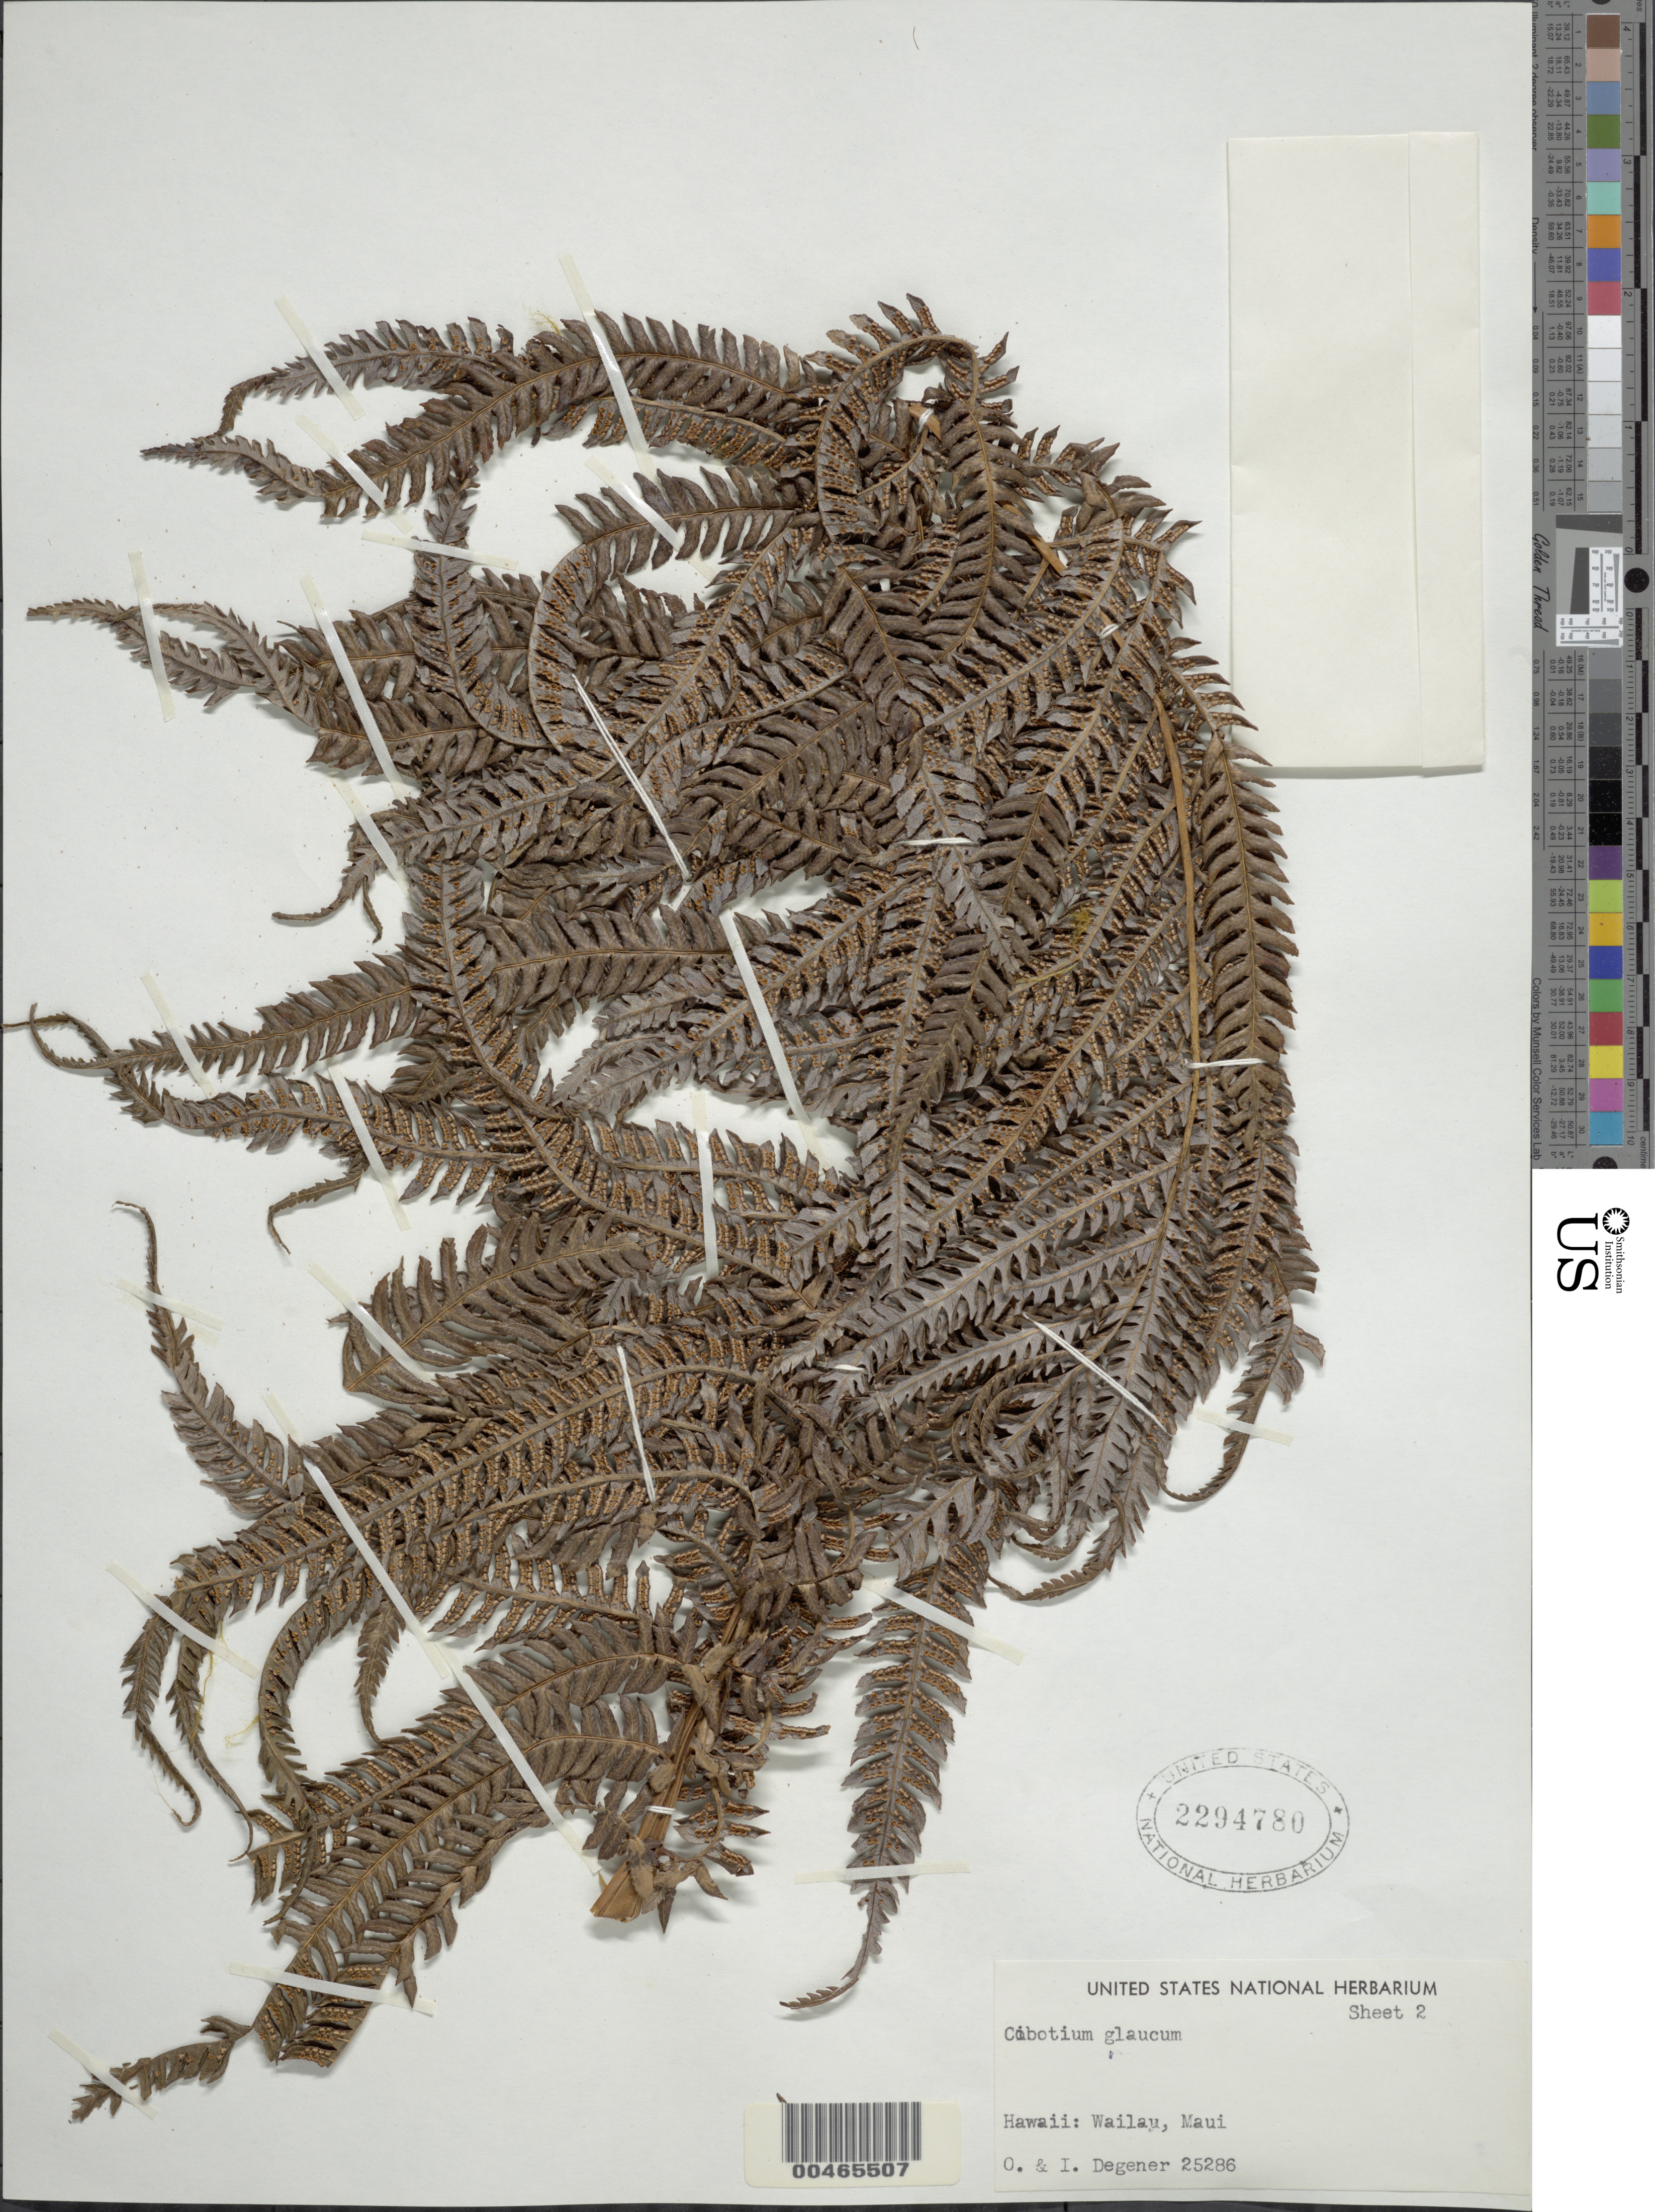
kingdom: Plantae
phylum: Tracheophyta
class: Polypodiopsida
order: Cyatheales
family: Cibotiaceae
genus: Cibotium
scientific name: Cibotium glaucum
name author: (Sm.) Hook. & Arn.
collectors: O. Degener & I. Degener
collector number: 25286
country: United States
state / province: Hawaii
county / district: Kauai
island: Kaua'i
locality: Wailau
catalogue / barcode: US 2294780